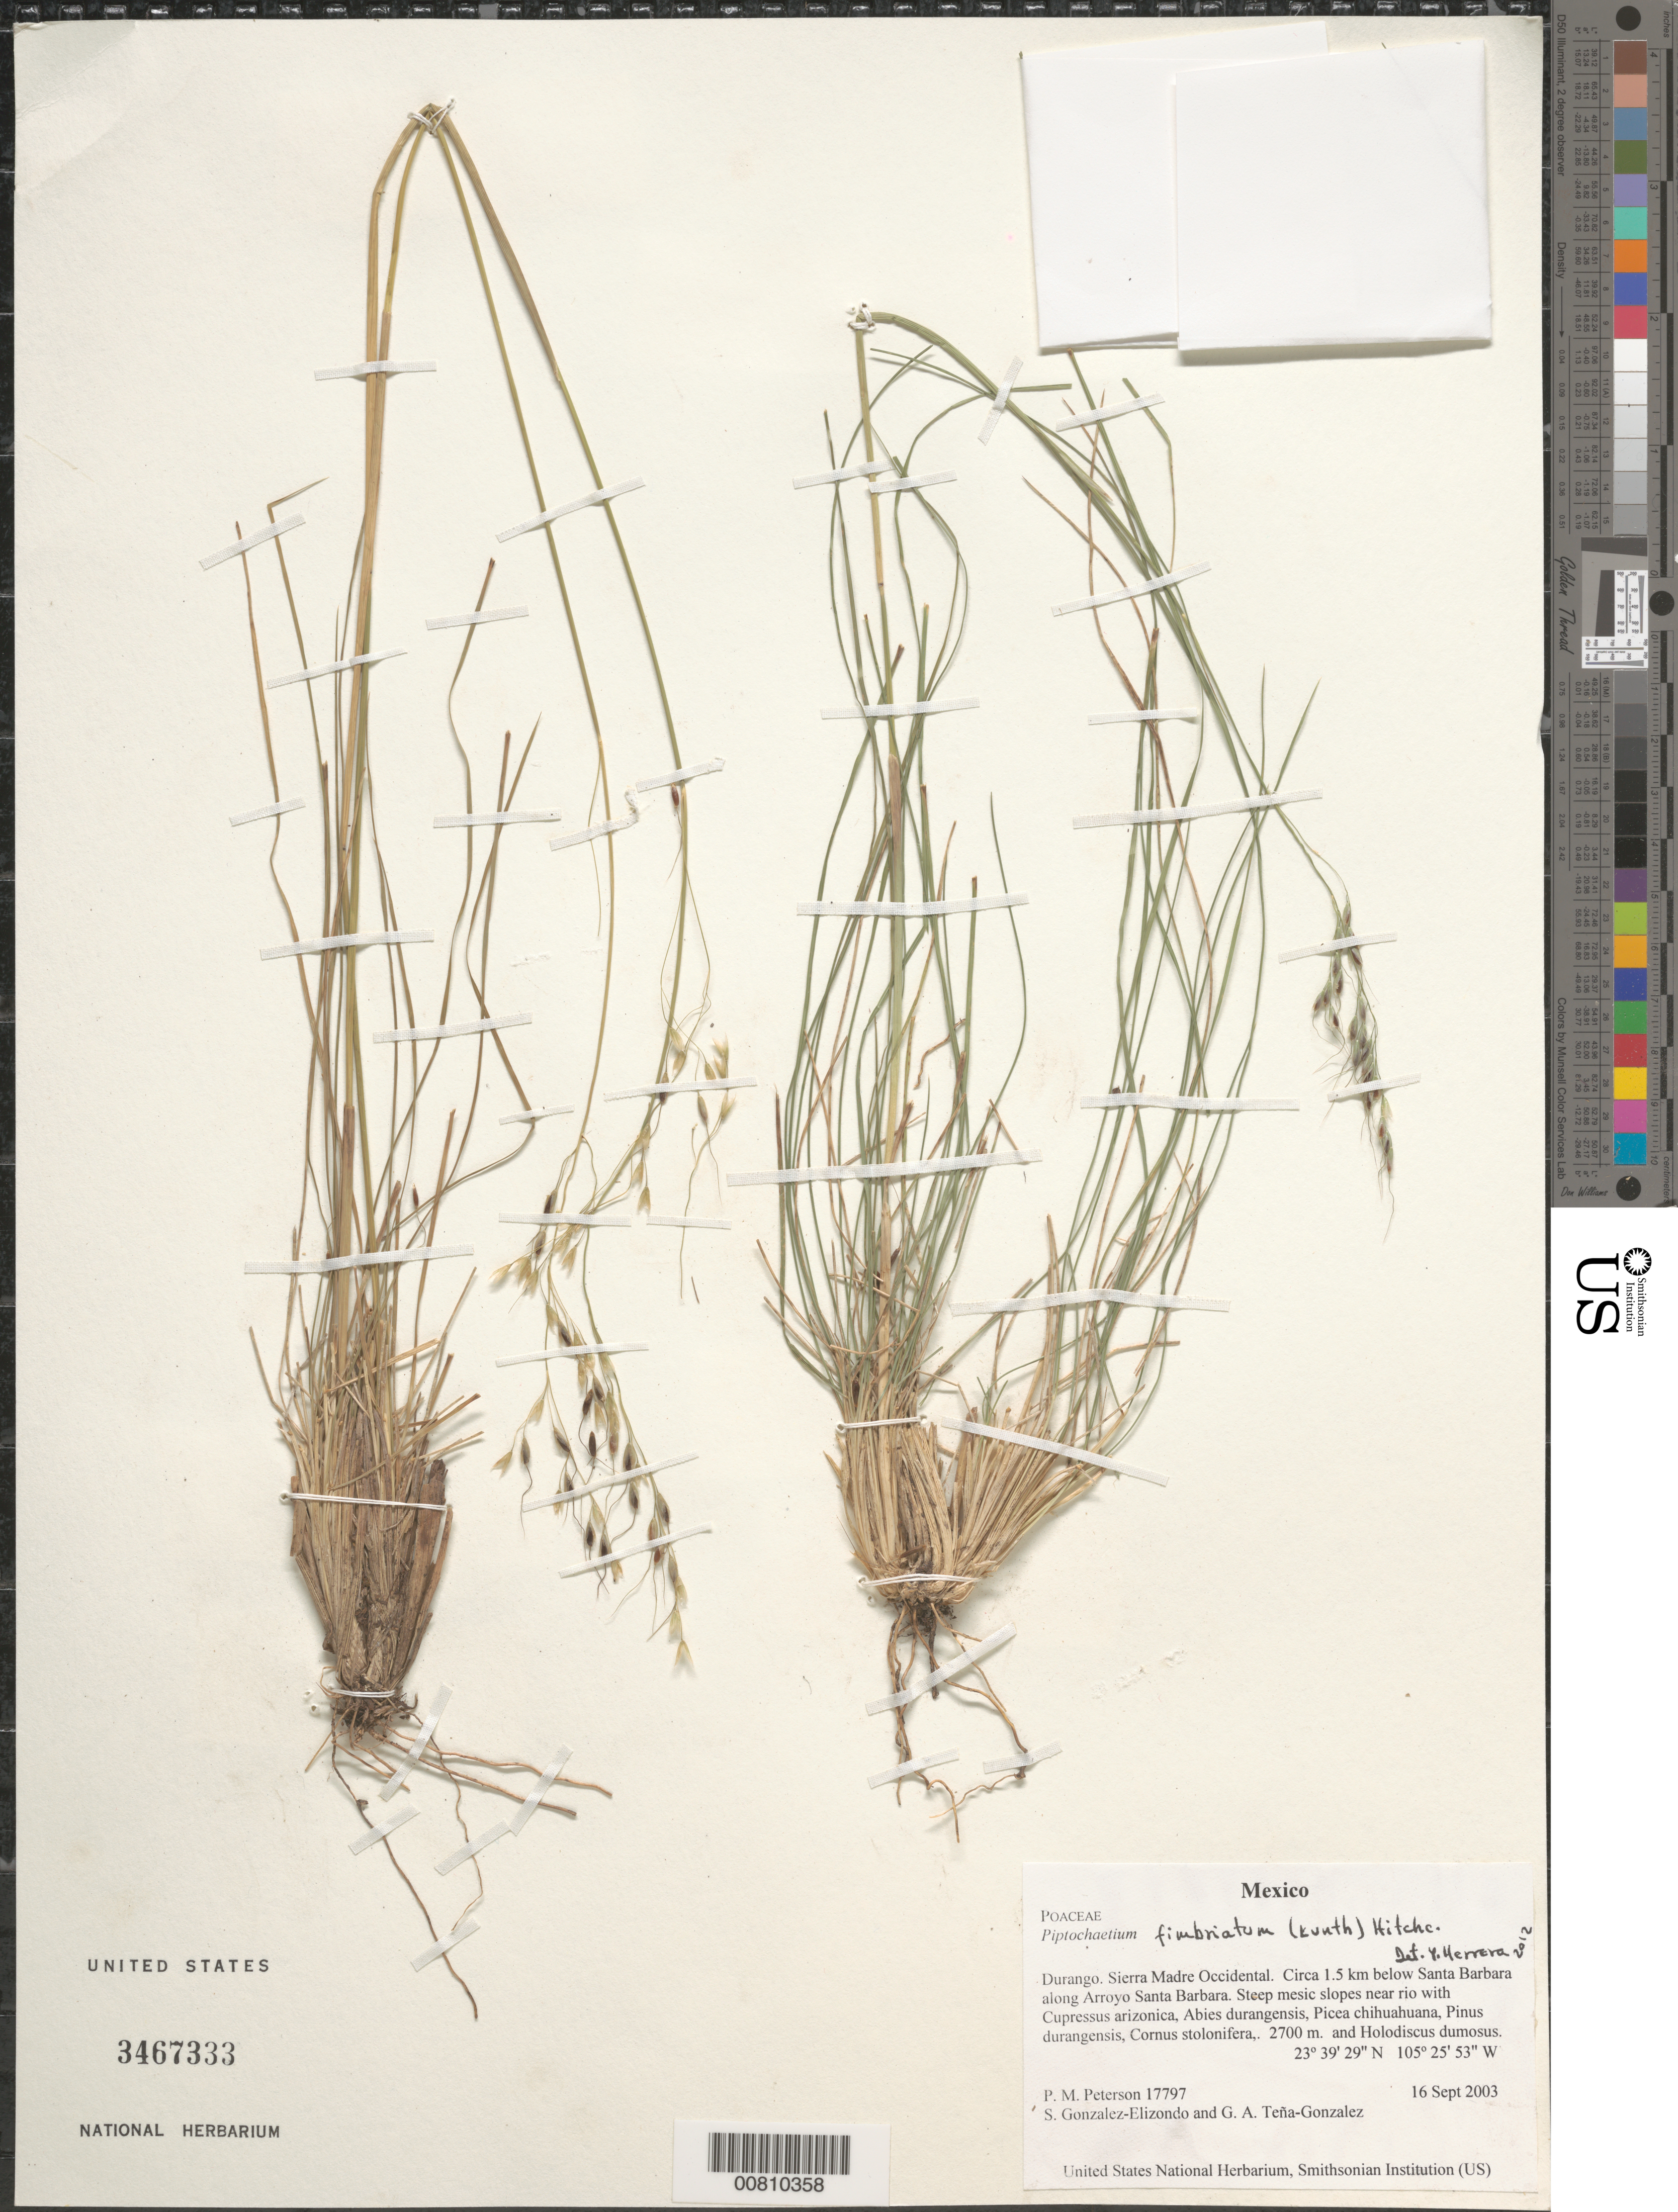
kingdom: Plantae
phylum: Tracheophyta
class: Liliopsida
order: Poales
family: Poaceae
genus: Piptochaetium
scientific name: Piptochaetium fimbriatum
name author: (Kunth) Hitchc.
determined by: Herrera Arrieta, Y., (CIIDIR), Instituto Politecnico Nacional (MEXICO)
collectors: P. M. Peterson, M. S. González-Elizondo & G. Teña-Gonzalez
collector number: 17797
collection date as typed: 16 Sep 2003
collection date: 2003-09-16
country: Mexico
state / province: Durango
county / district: Sierra Madre Occidental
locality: Circa 1.5 km below Santa Barbara along Arroyo Santa Barbara. Steep mesic slopes near rio with Cupressus arizonica, Abies durangensis, Picea chihuahuana, Pinus durangensis, Cornus stolonifera,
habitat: and Holodiscus dumosus.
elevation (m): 2700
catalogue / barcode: US 3467333